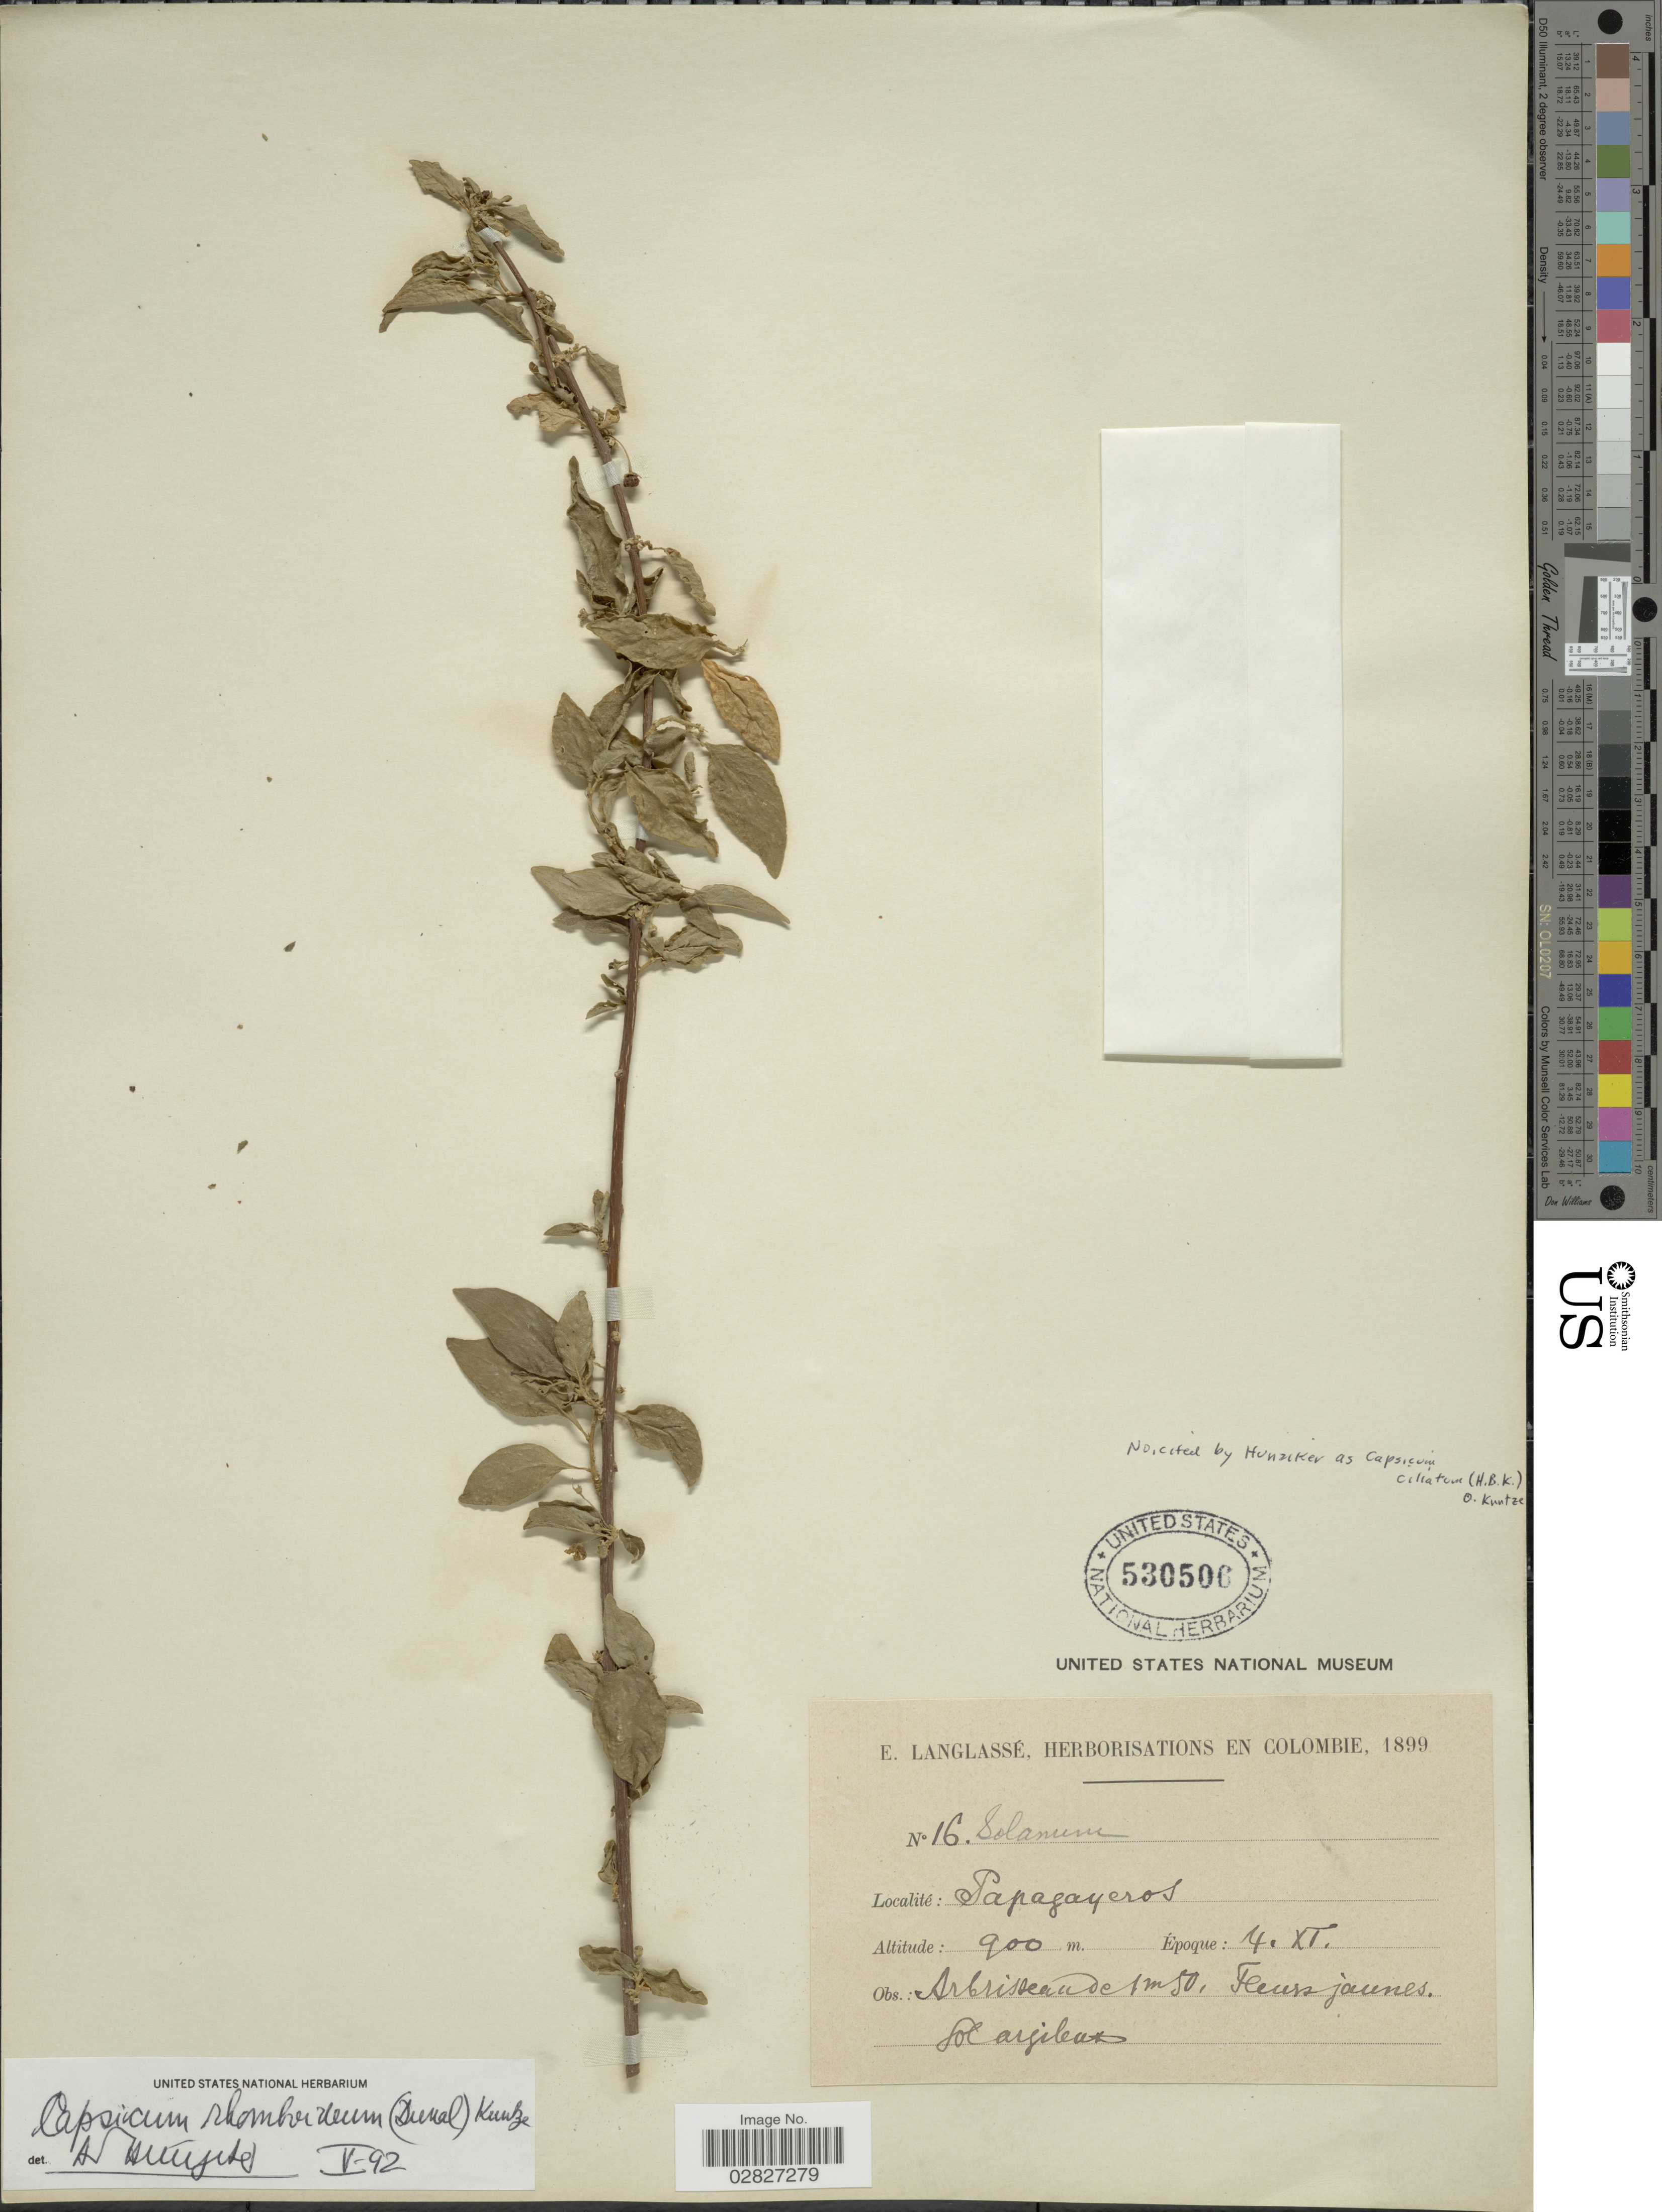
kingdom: Plantae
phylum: Tracheophyta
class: Magnoliopsida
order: Solanales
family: Solanaceae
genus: Capsicum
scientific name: Capsicum rhomboideum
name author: (Humb. & Bonpl. ex Dunal) Kuntze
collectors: E. Langlassé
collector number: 16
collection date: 1899-11-04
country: Colombia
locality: Papagayeros.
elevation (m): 900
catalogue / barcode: US 530506